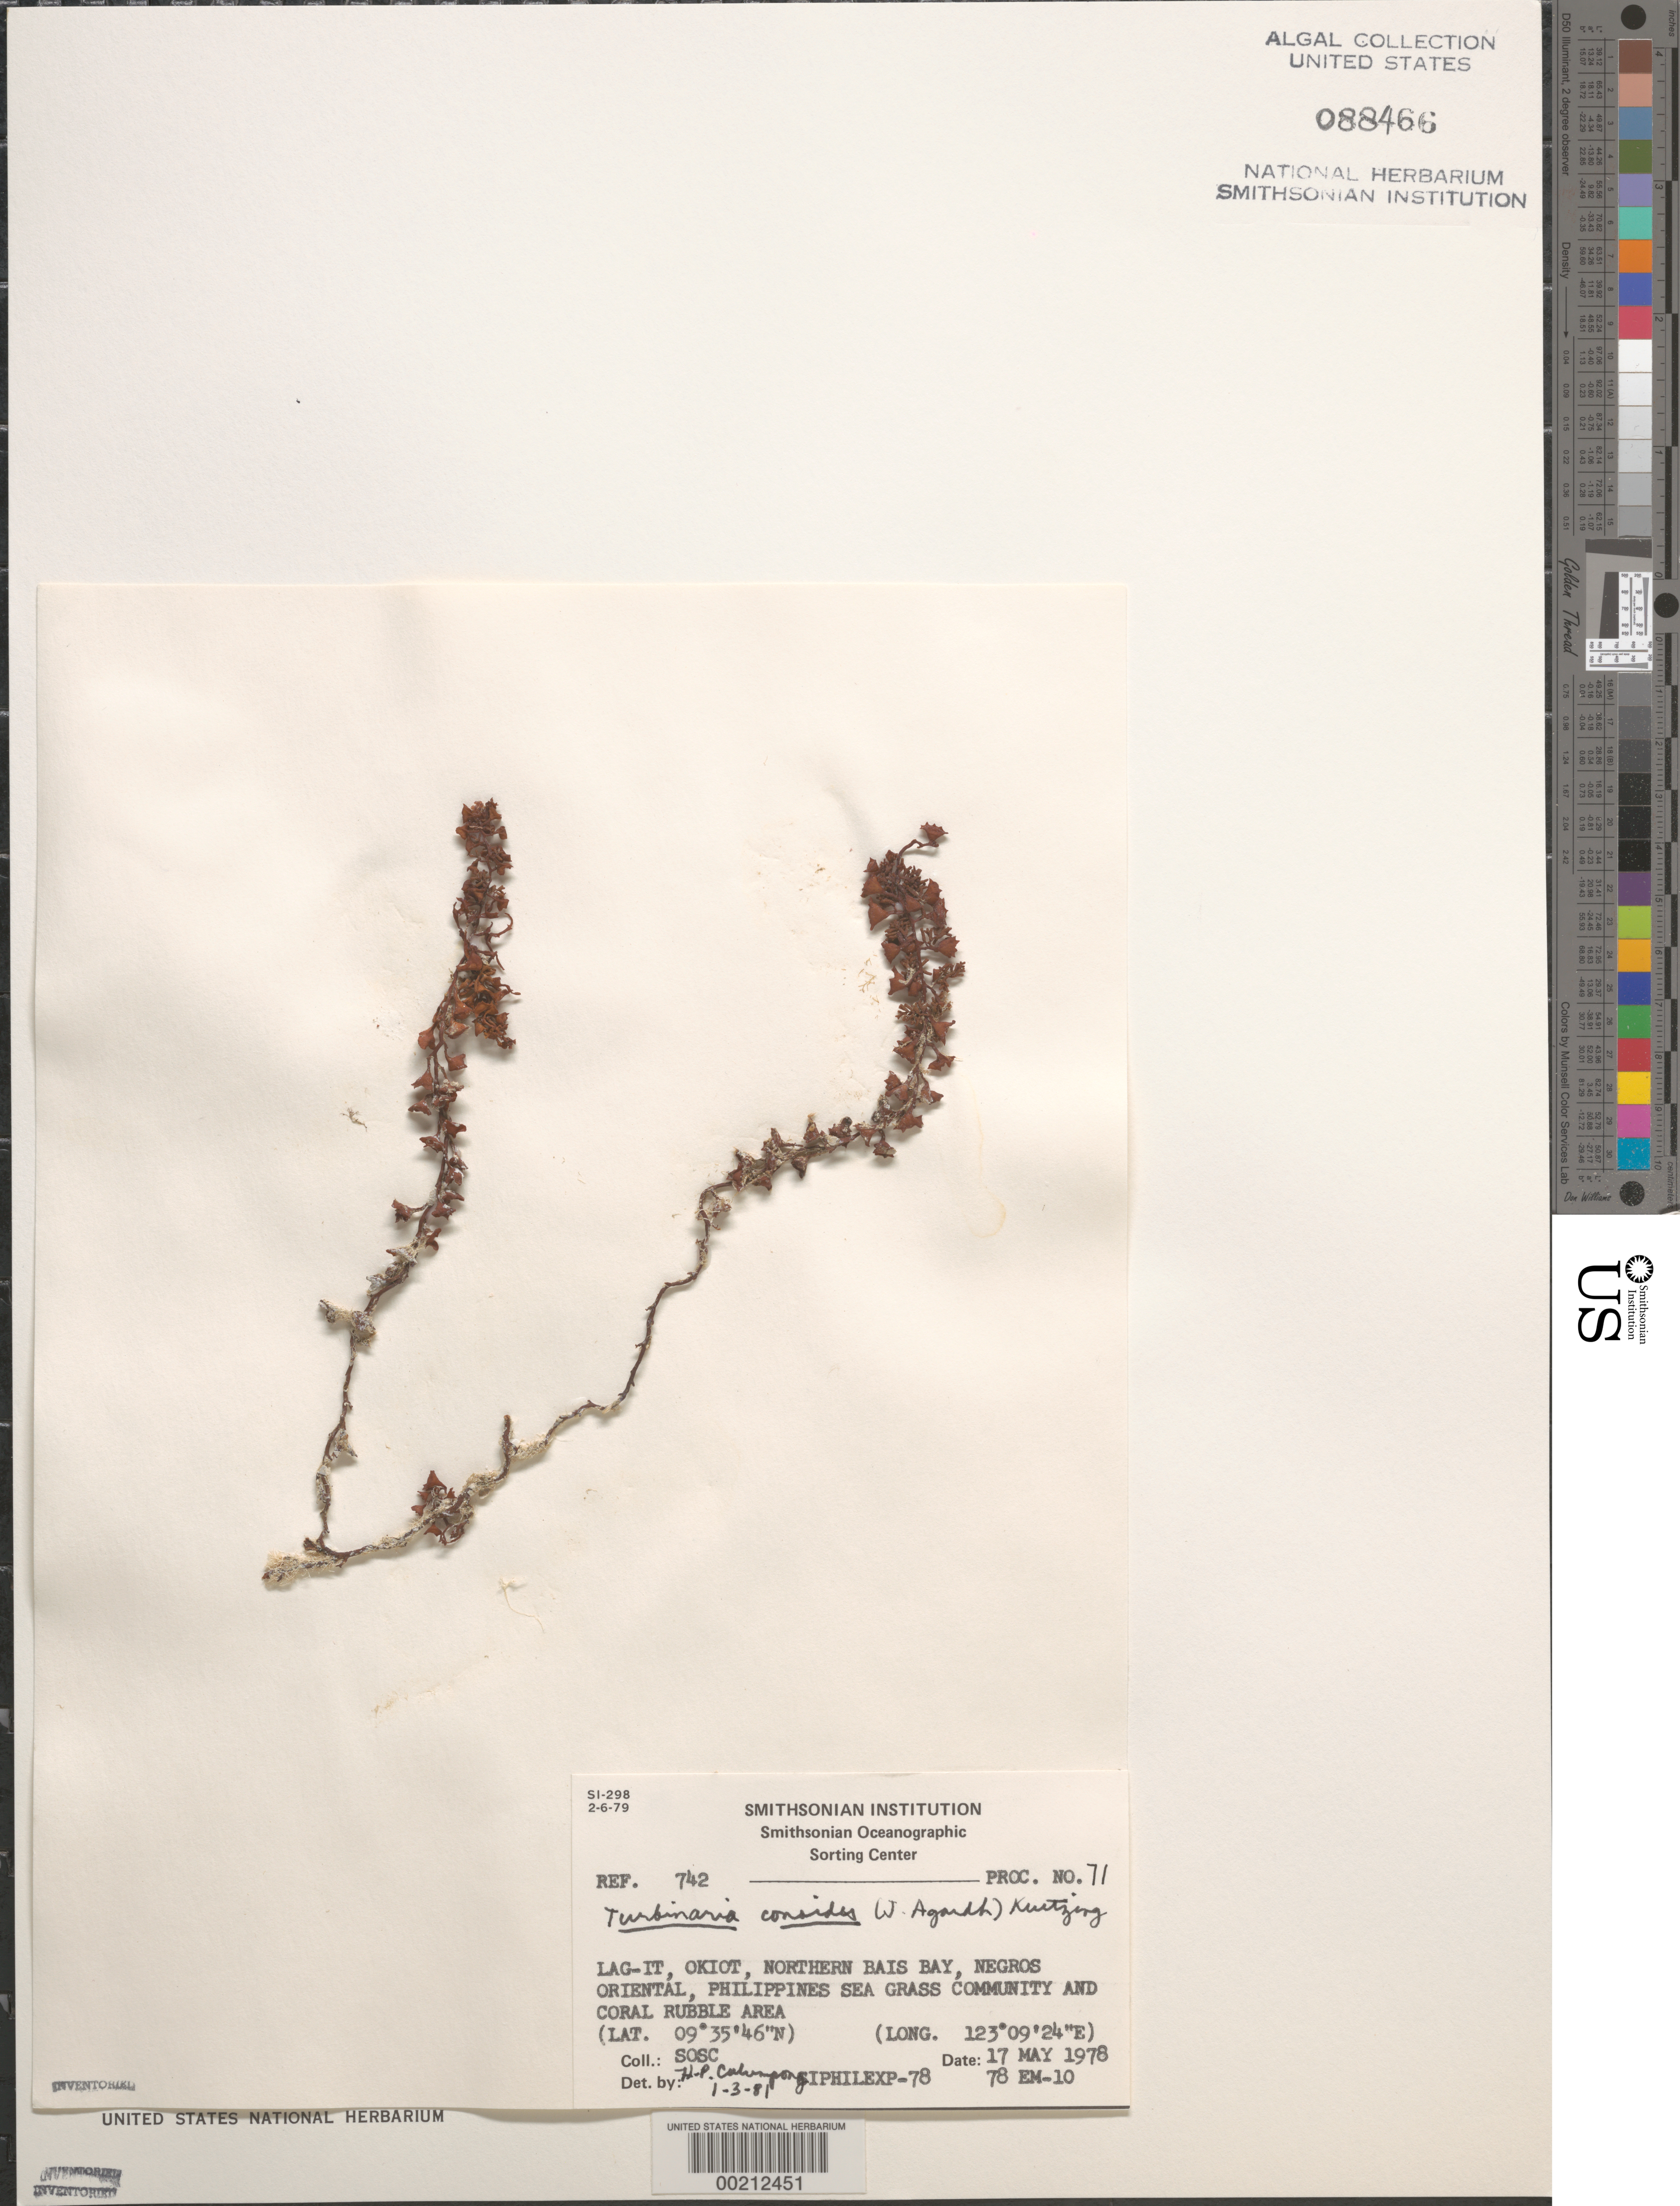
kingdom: Chromista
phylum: Ochrophyta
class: Phaeophyceae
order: Fucales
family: Sargassaceae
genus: Turbinaria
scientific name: Turbinaria conoides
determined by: Calumpong, H. P.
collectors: SOSC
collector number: Station 78 Em-10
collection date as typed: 17 May 1978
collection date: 1978-05-17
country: Philippines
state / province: Central Visayas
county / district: Negros Oriental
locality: Lag-it, okiot, bais bay, negros oriental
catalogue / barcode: US 88466